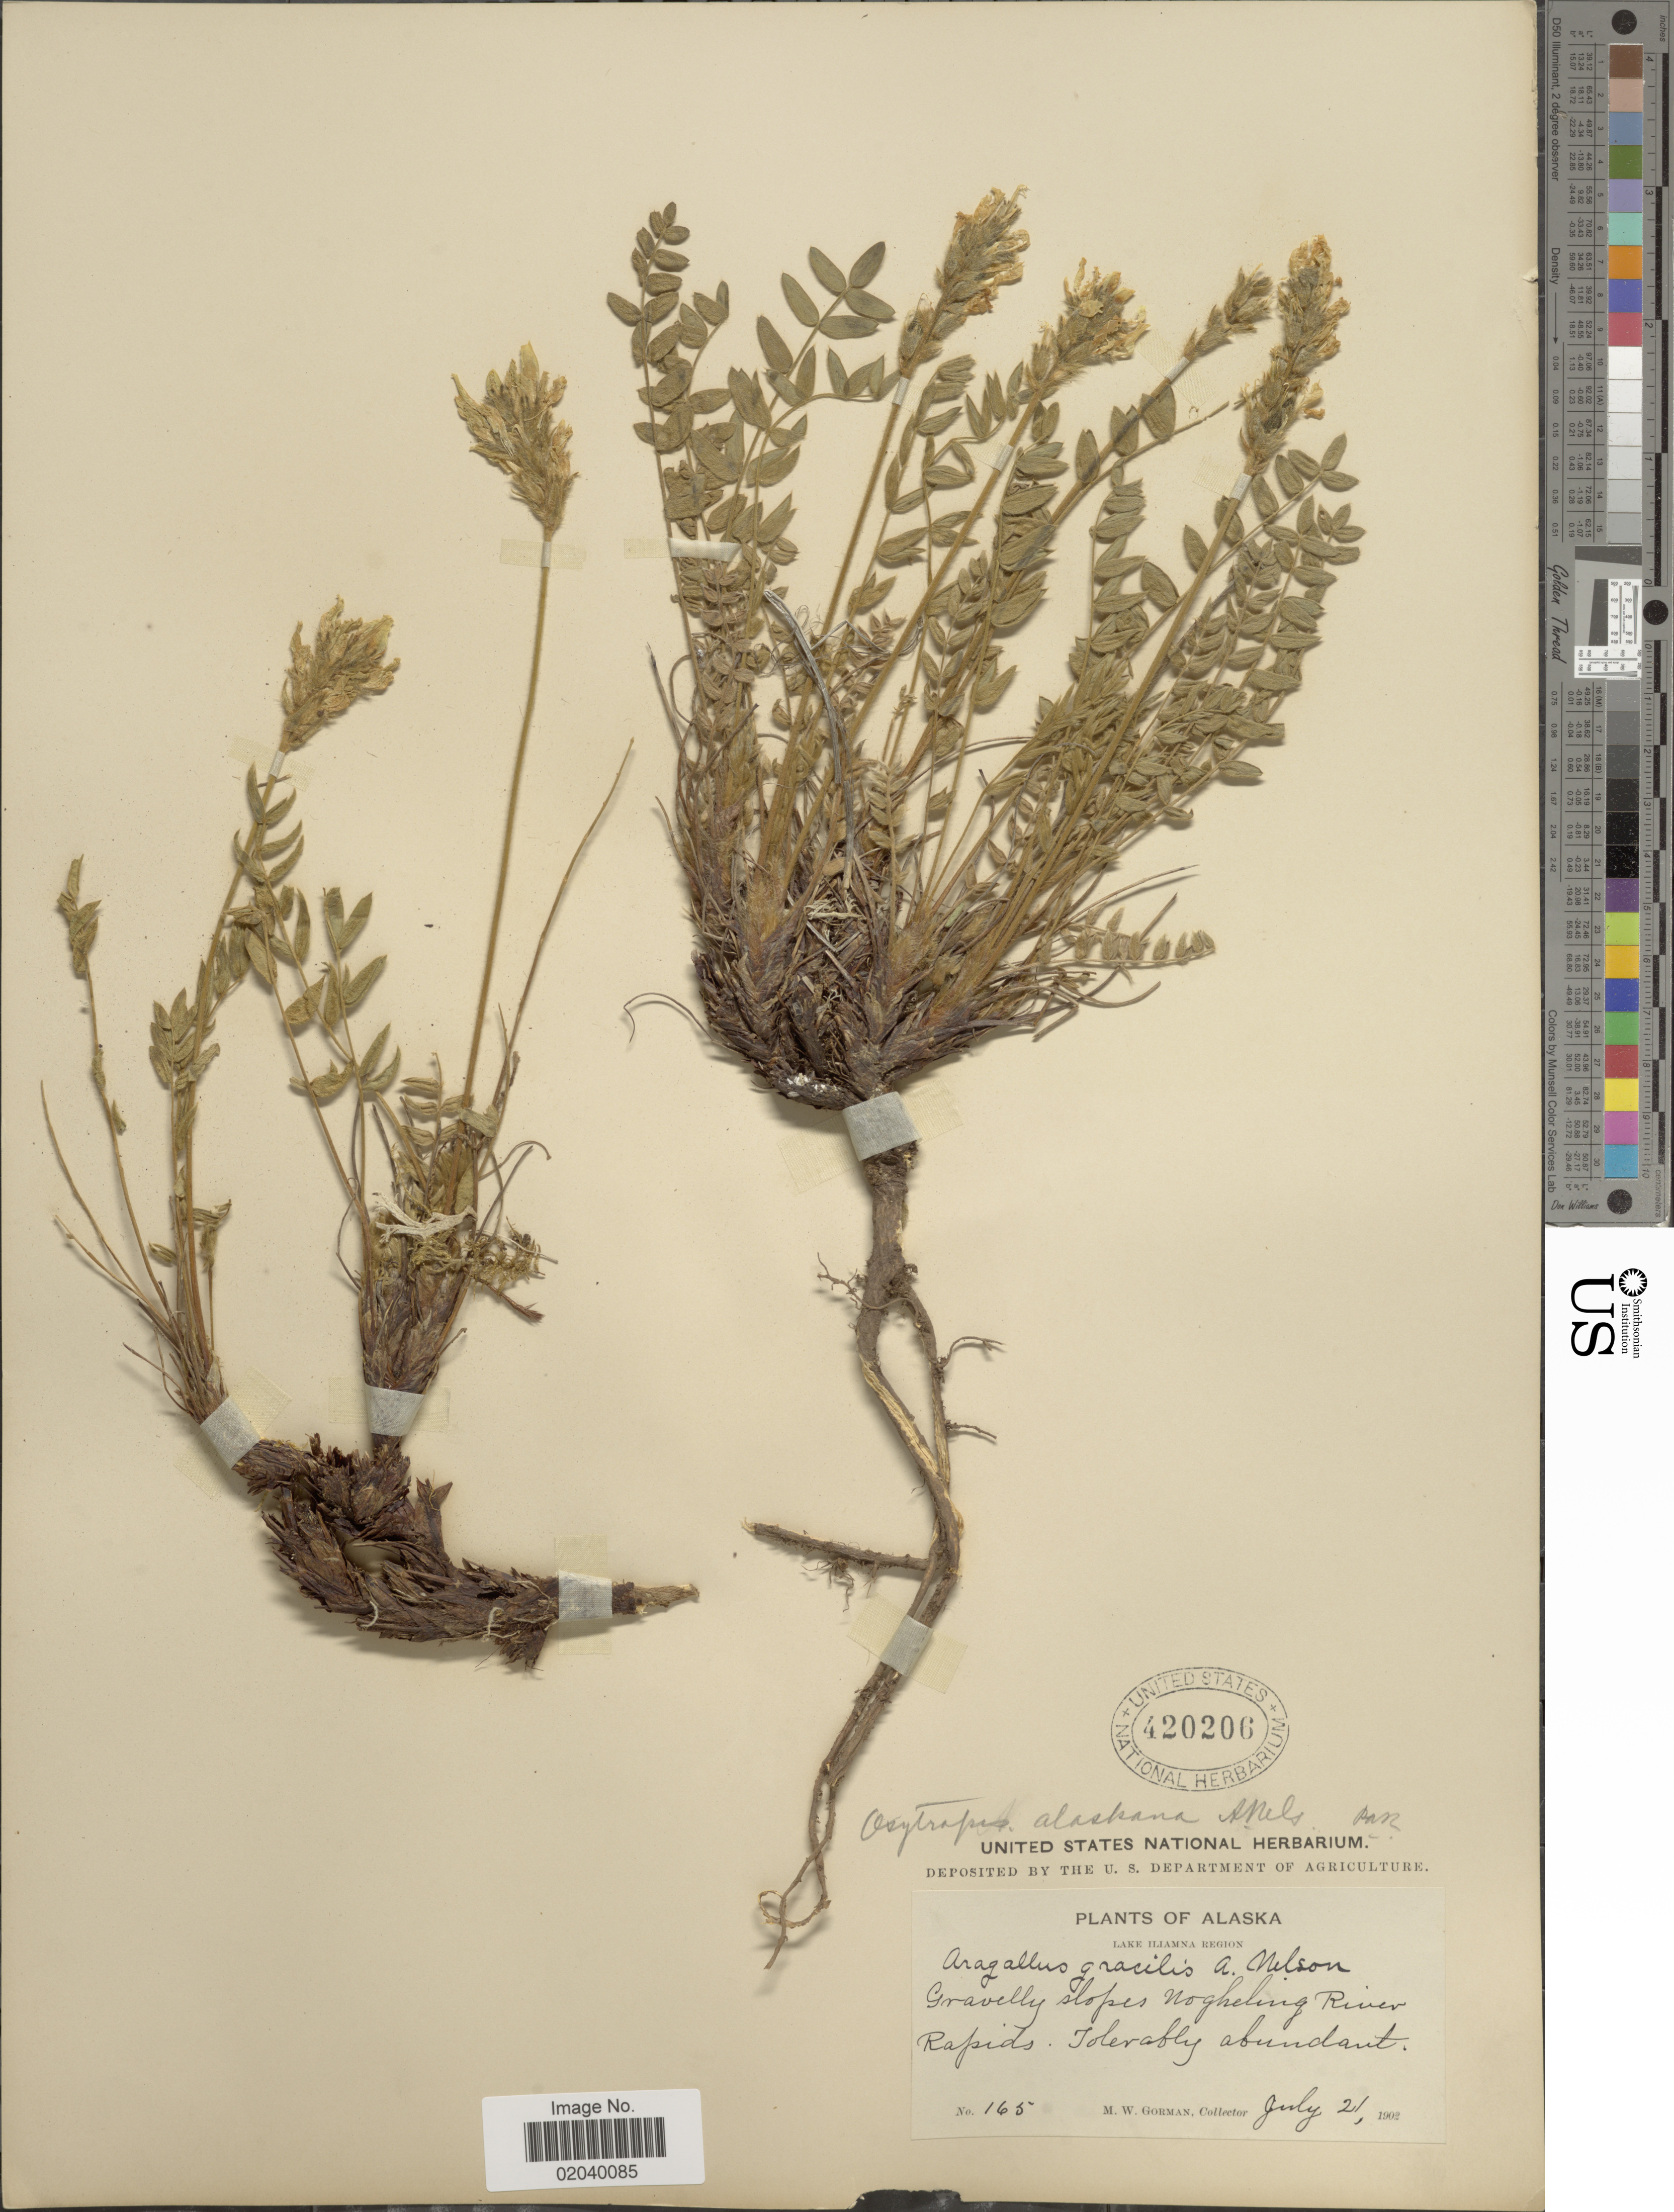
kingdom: Plantae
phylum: Tracheophyta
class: Magnoliopsida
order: Fabales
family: Fabaceae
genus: Oxytropis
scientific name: Oxytropis maydelliana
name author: Trautv.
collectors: M. W. Gorman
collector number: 165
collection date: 1902-07-21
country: United States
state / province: Alaska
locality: Lake Iliamna Region, Gravelly slope Nogheling River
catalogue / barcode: US 420206